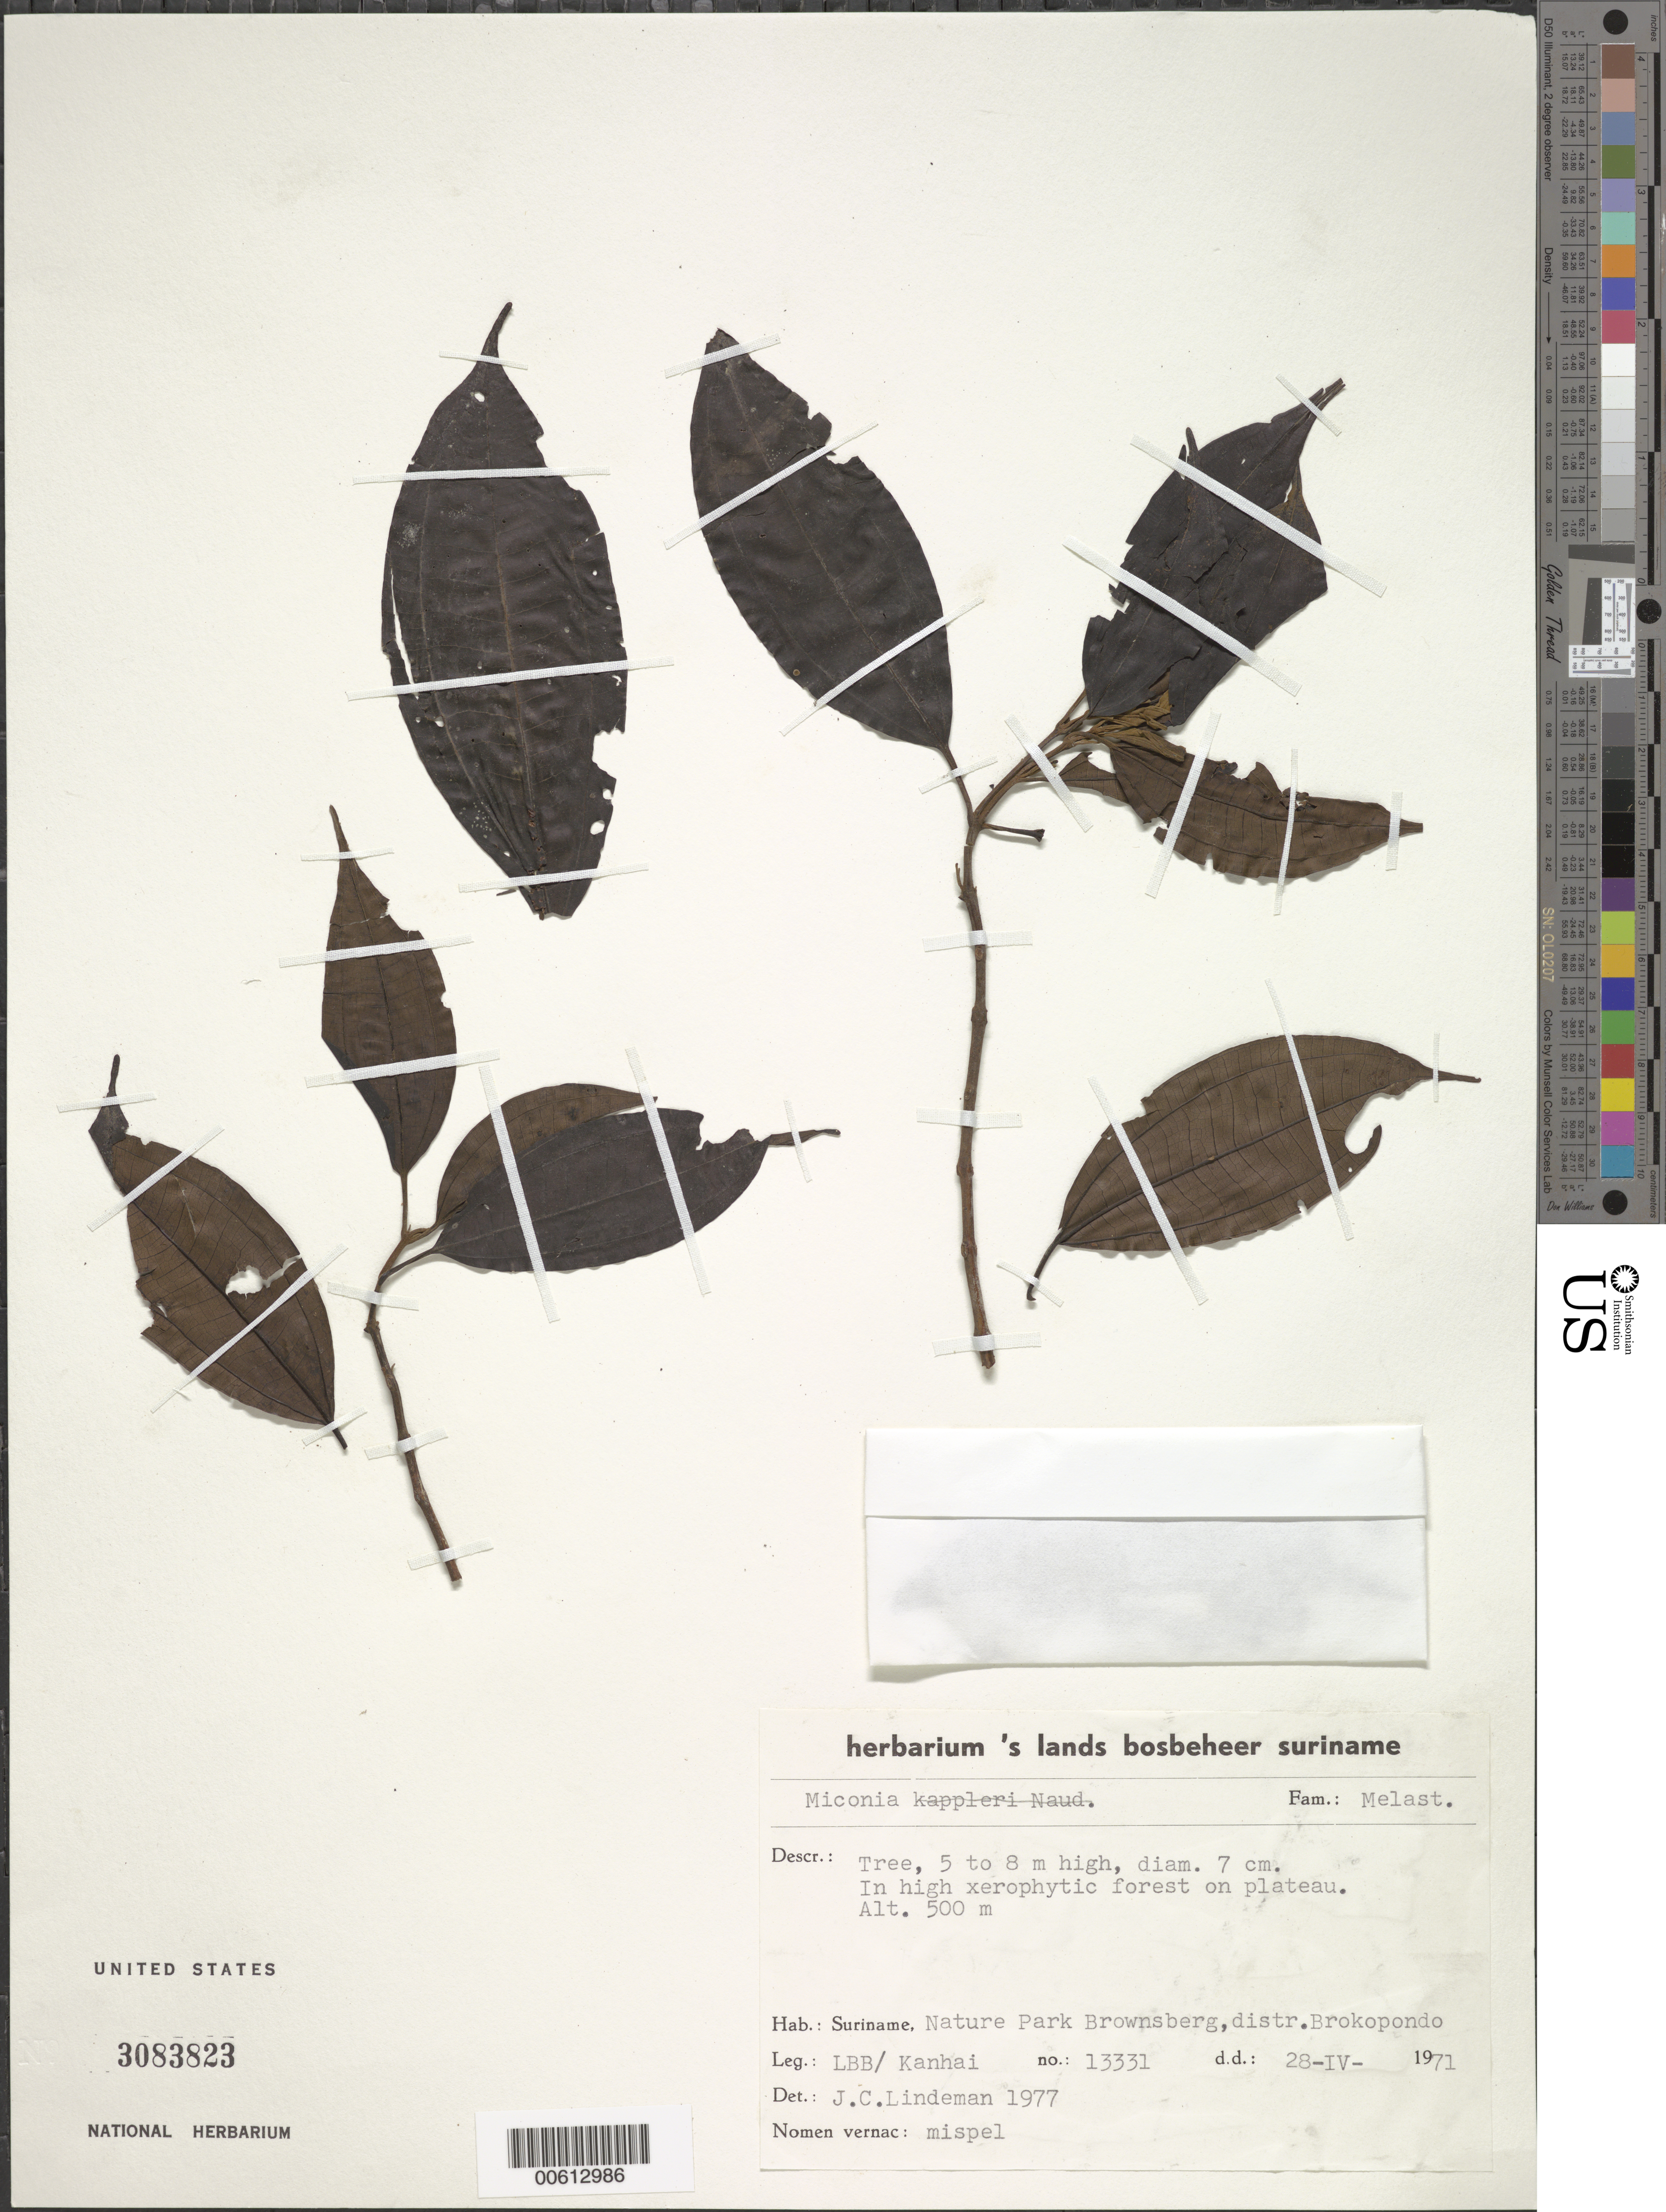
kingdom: Plantae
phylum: Tracheophyta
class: Magnoliopsida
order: Myrtales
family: Melastomataceae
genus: Miconia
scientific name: Miconia sp.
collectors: -. Kanhai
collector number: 13331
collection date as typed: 28-Apr-71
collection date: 1971-04-28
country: Suriname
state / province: Brokopondo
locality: Brownsberg Nature Reserve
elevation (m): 500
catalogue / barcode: US 3083823